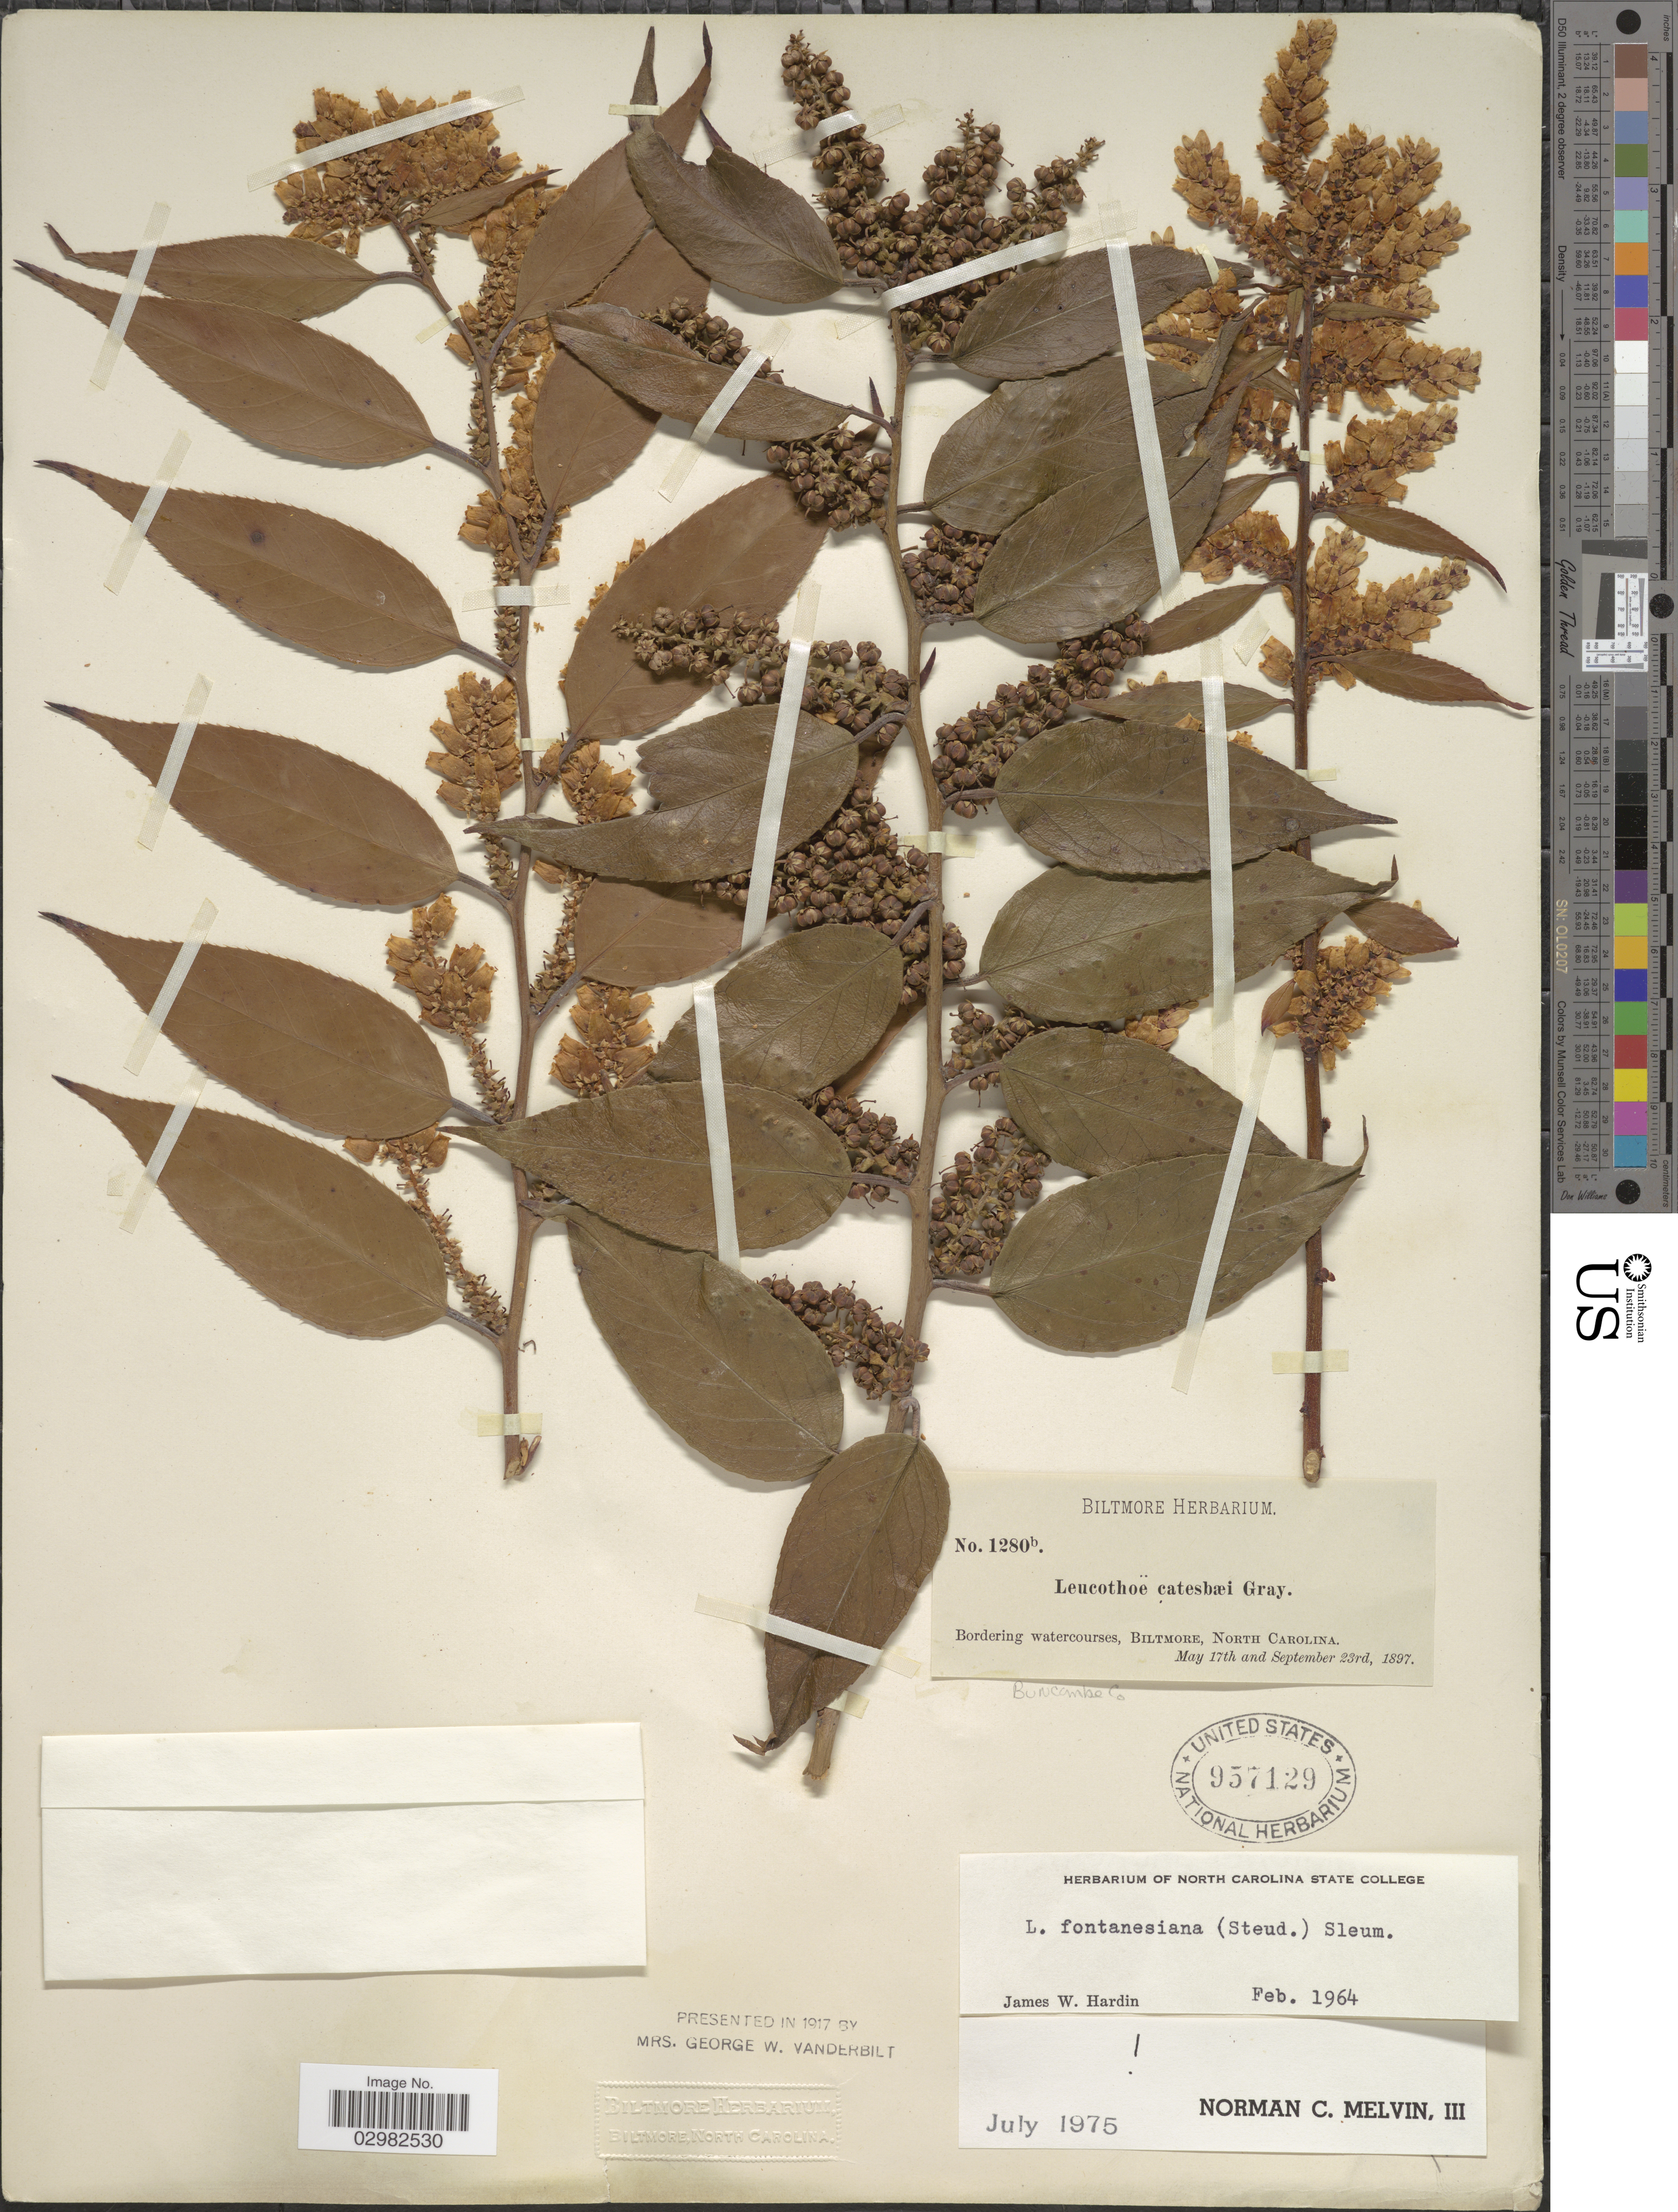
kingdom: Plantae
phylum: Tracheophyta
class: Magnoliopsida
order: Ericales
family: Ericaceae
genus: Leucothoe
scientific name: Leucothoë fontanesiana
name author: (Steud.) Sleumer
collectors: ex herb. Biltmore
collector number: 1280b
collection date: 1897-05-17/1897-09-23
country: United States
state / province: North Carolina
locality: Bordering watercourses, Biltmore.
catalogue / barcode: US 957129